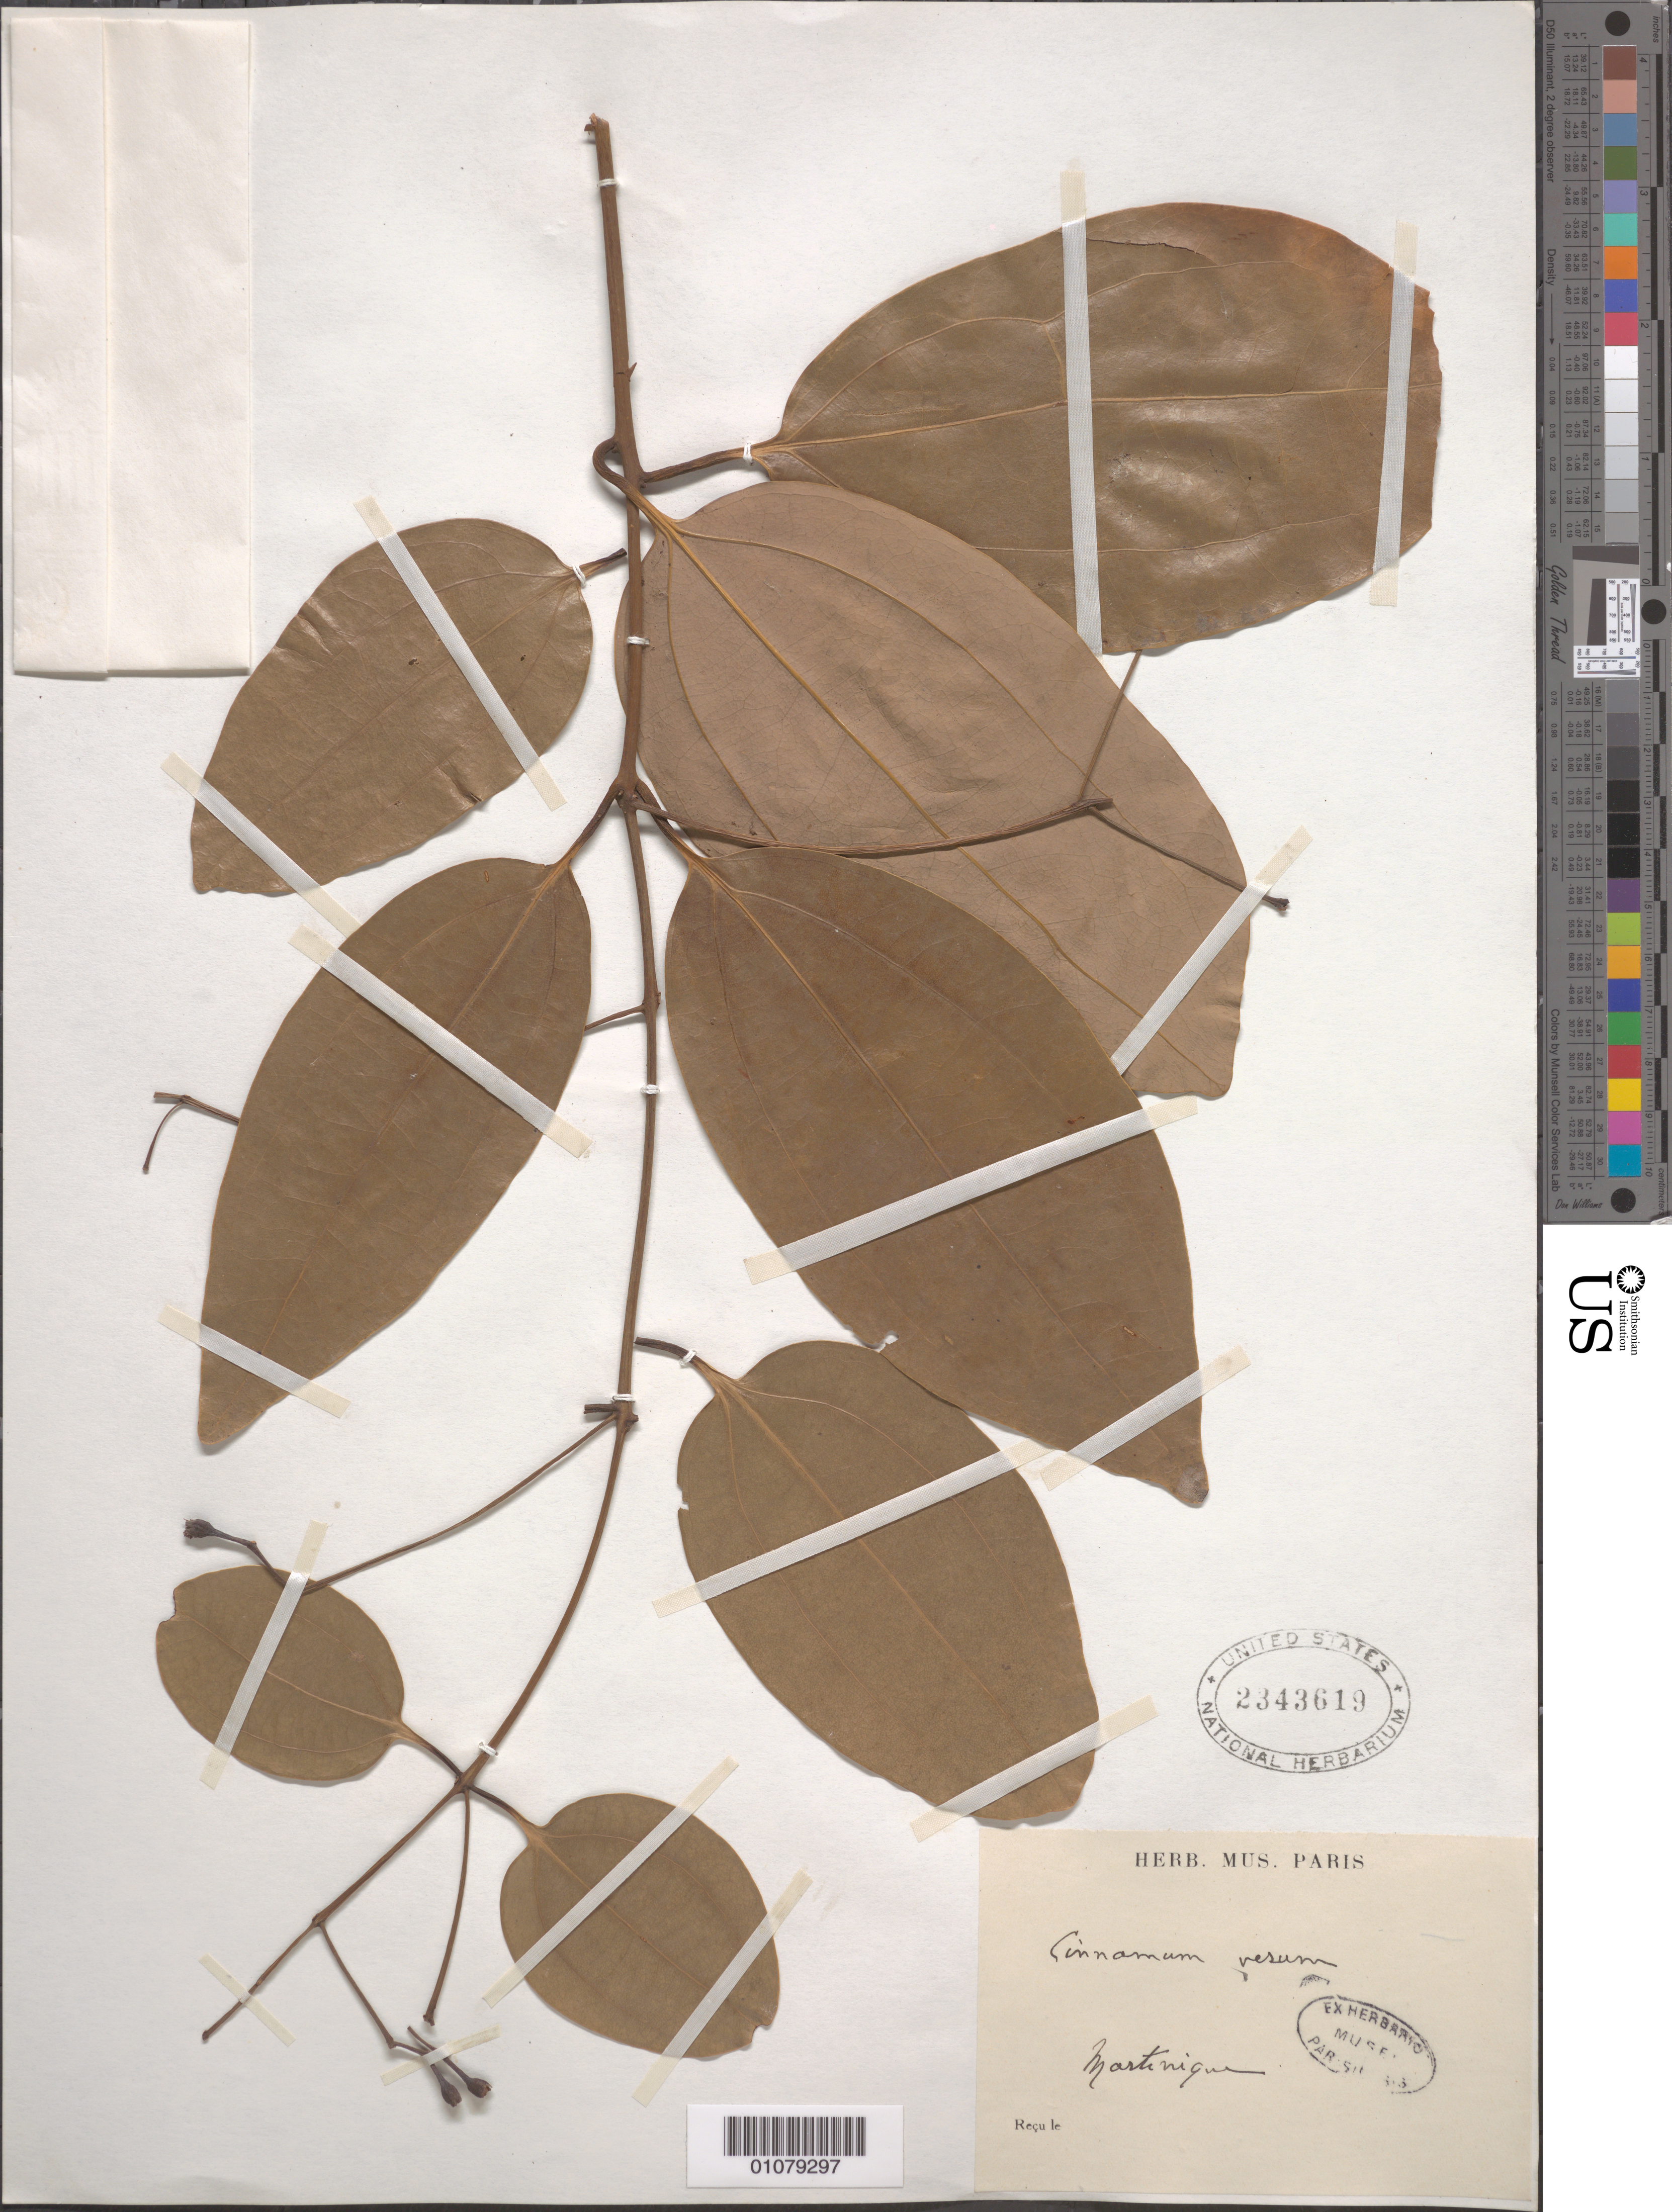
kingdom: Plantae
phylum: Tracheophyta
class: Magnoliopsida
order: Laurales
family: Lauraceae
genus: Cinnamomum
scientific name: Cinnamomum verum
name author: J. Presl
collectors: -. Elie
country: Martinique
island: Martinique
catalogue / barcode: US 2343619